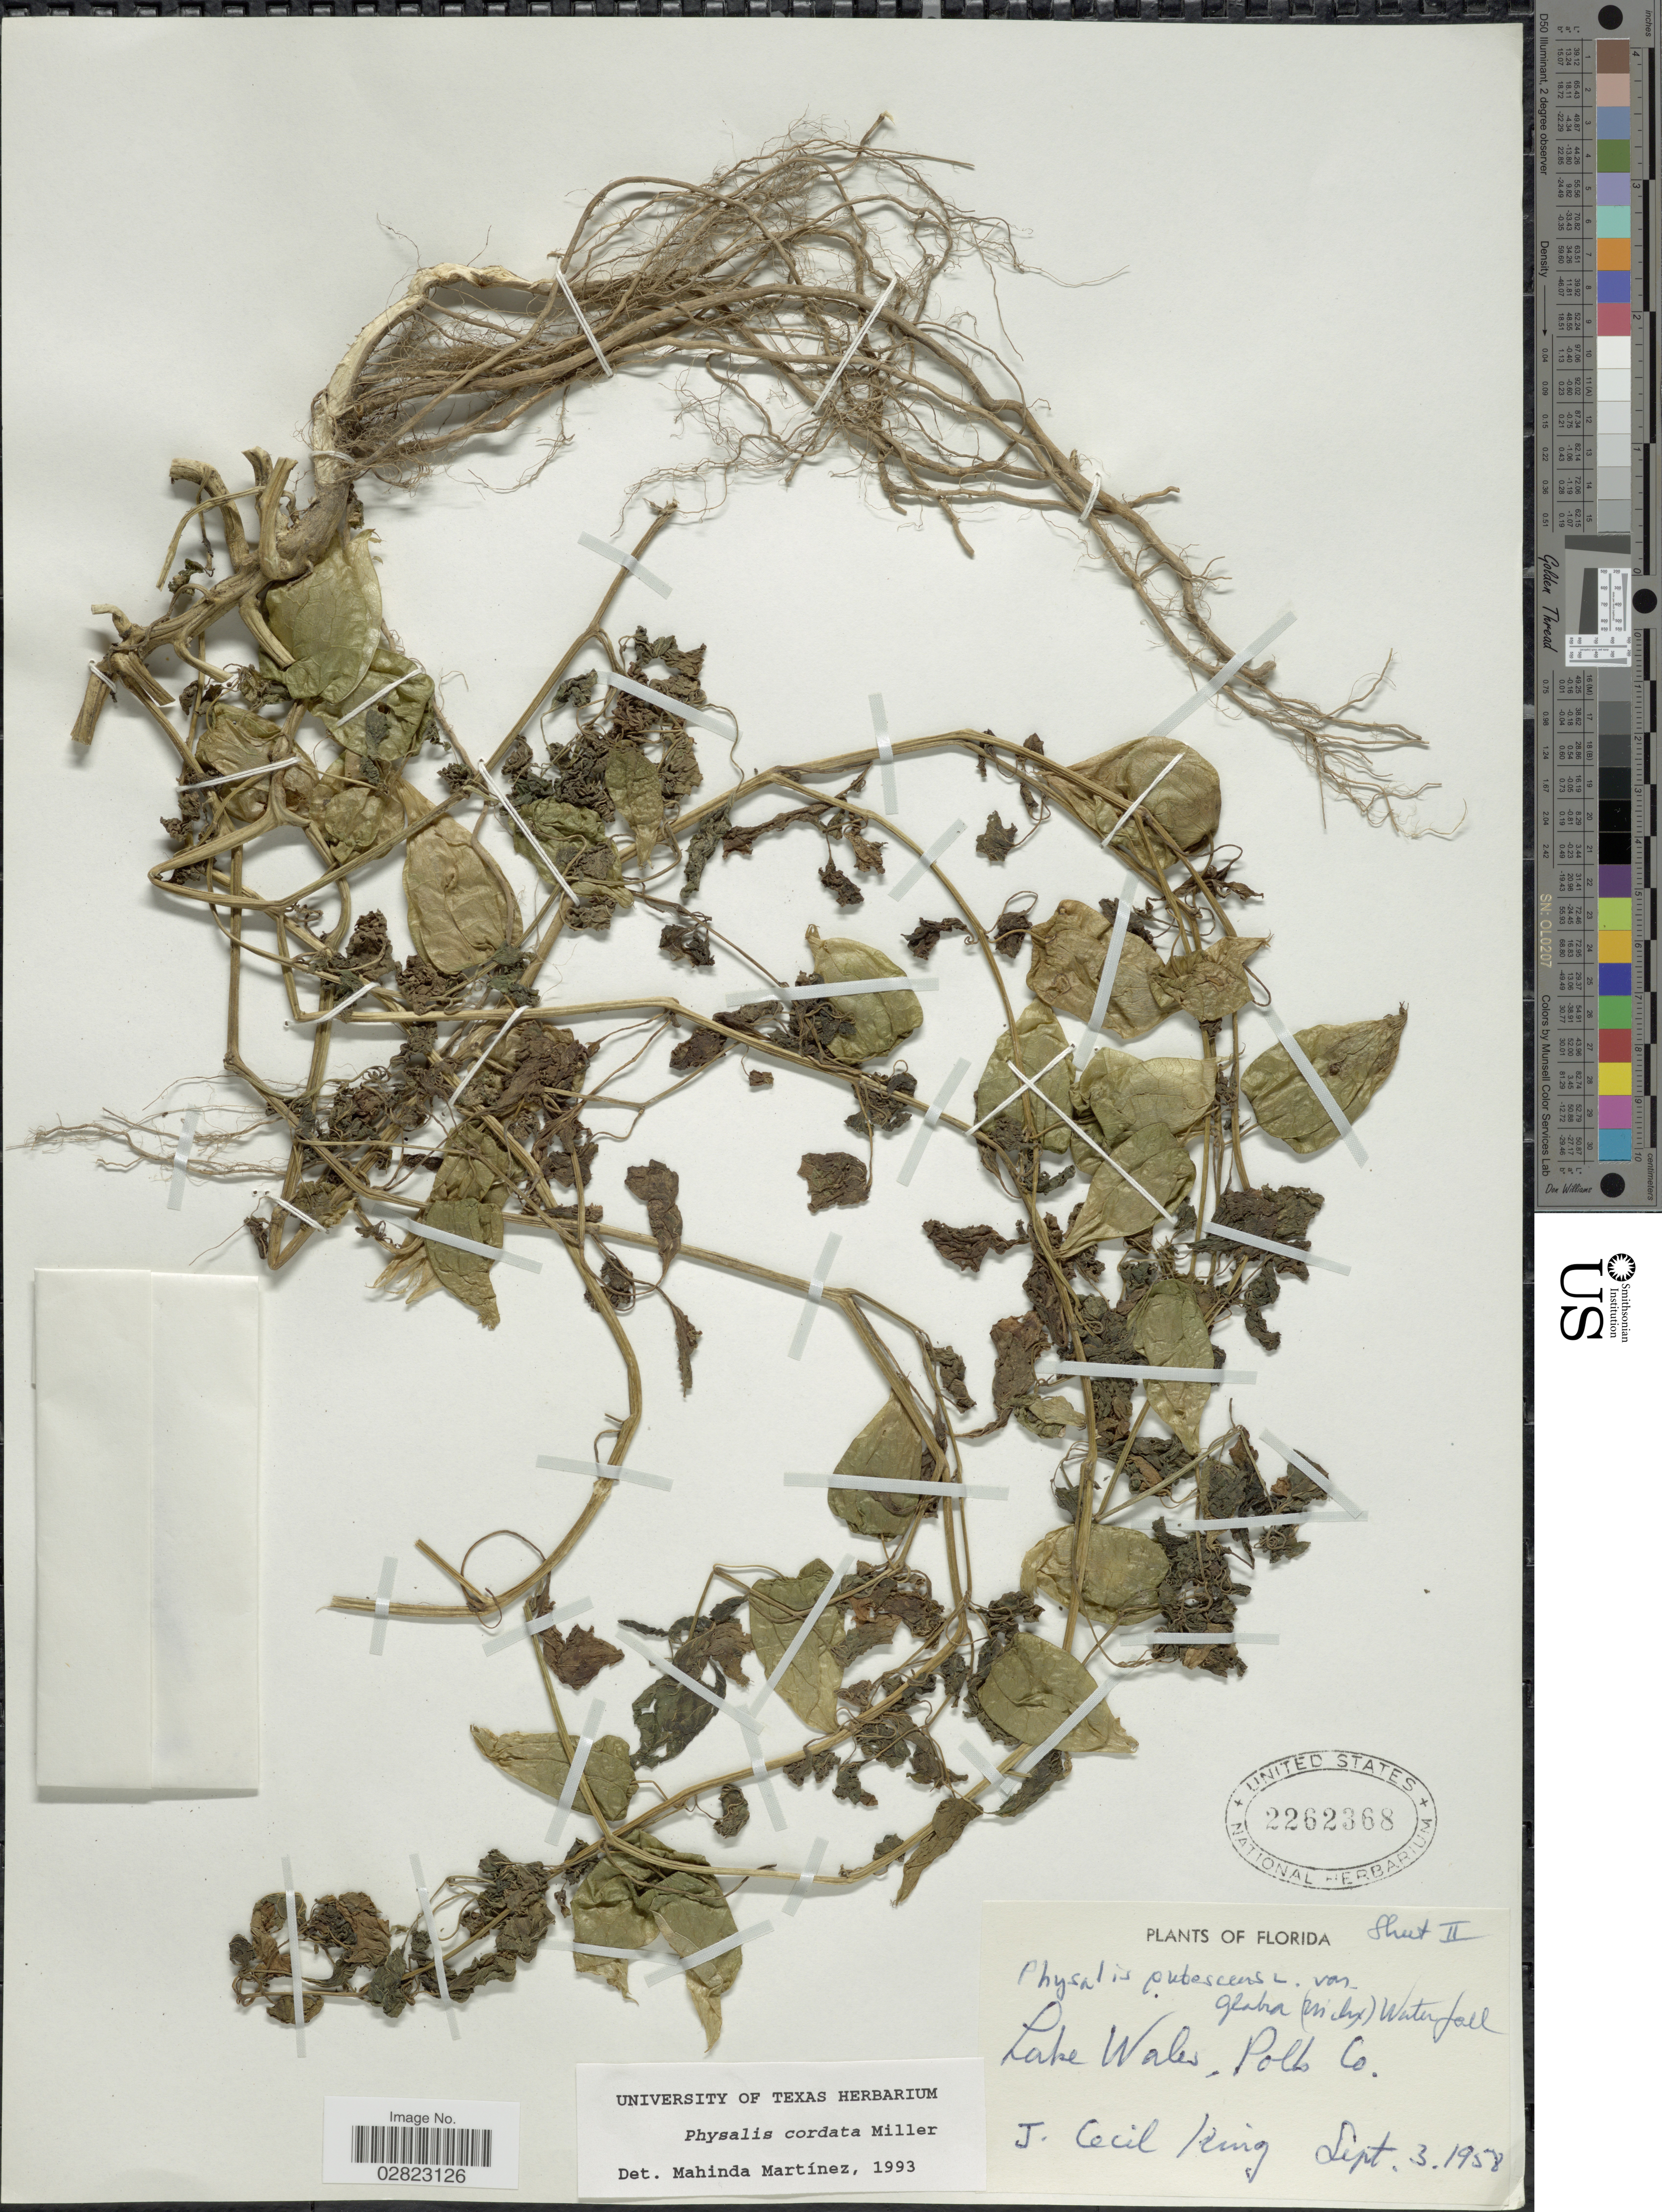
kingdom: Plantae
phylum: Tracheophyta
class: Magnoliopsida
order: Solanales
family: Solanaceae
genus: Physalis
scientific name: Physalis cordata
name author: Mill.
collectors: J. Cecil-King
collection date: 1958-09-03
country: United States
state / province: Florida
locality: Lake Wales, Polk Co.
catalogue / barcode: US 2262368